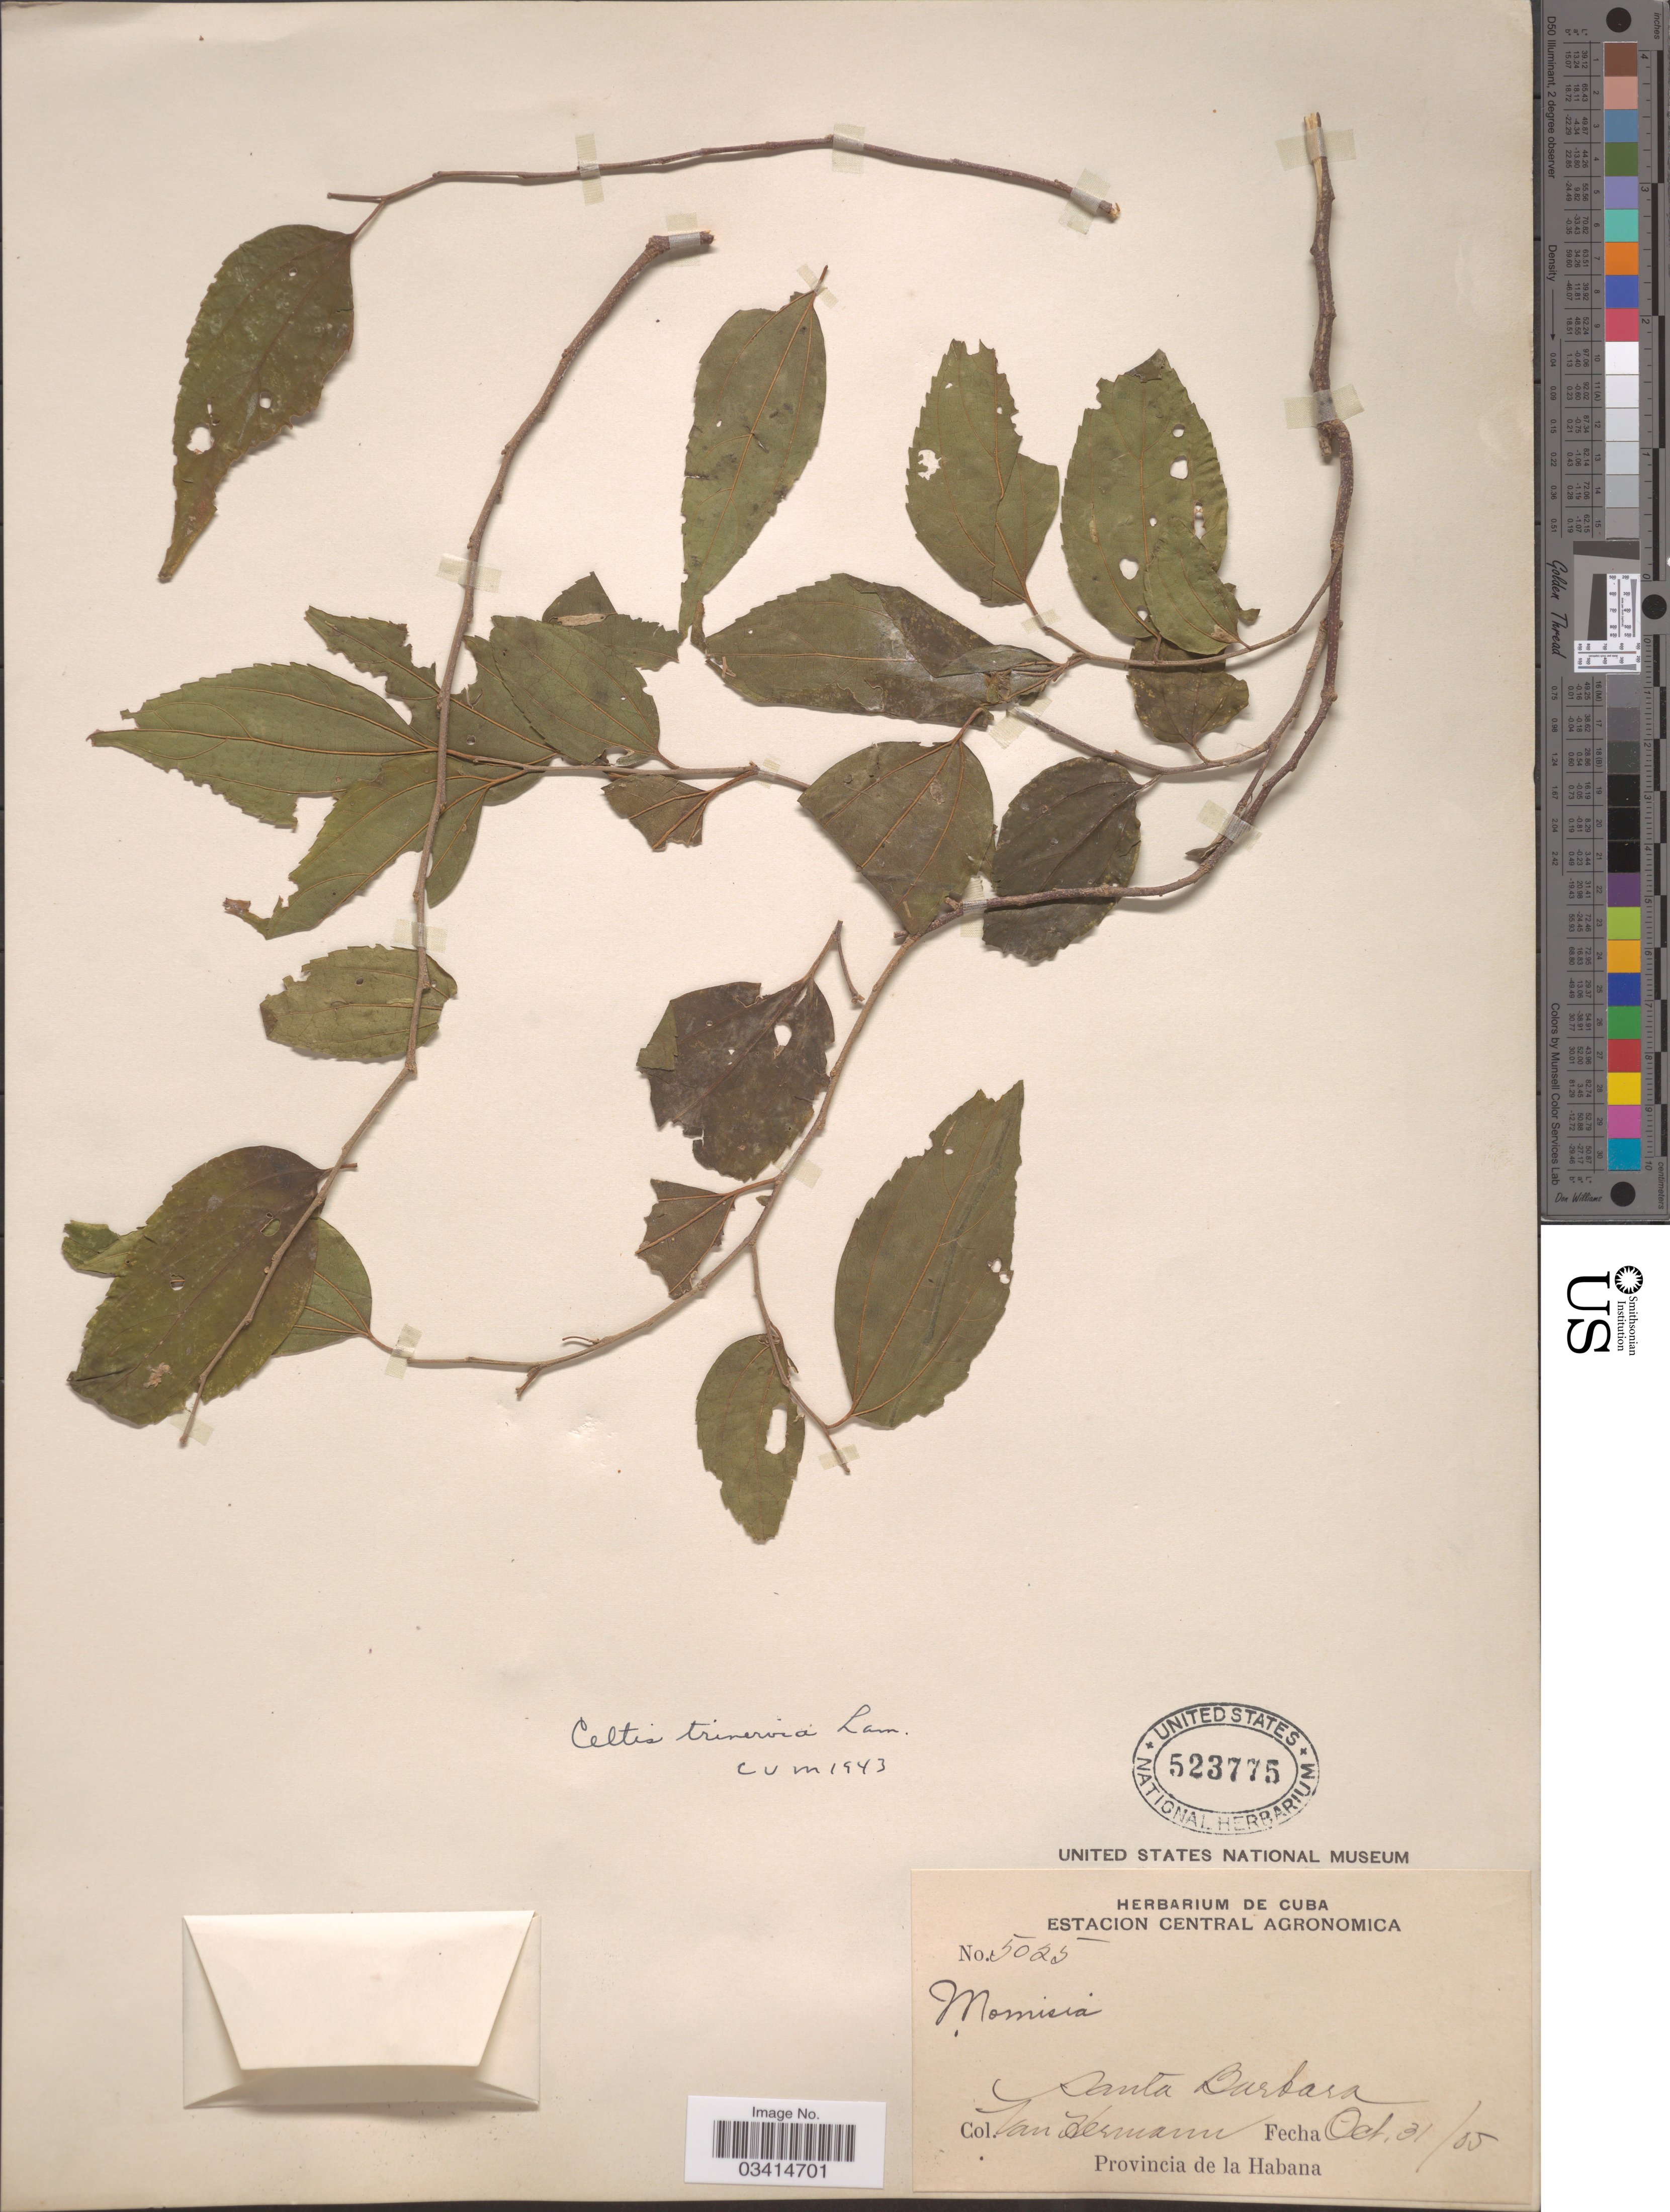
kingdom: Plantae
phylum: Tracheophyta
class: Magnoliopsida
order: Rosales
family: Cannabaceae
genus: Celtis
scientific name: Celtis trinervia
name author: Lam.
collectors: Van Hermann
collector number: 5025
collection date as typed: Transcribed d/m/y: 31/10/5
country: Cuba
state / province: La Habana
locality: Santa Barbara.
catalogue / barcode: US 523775